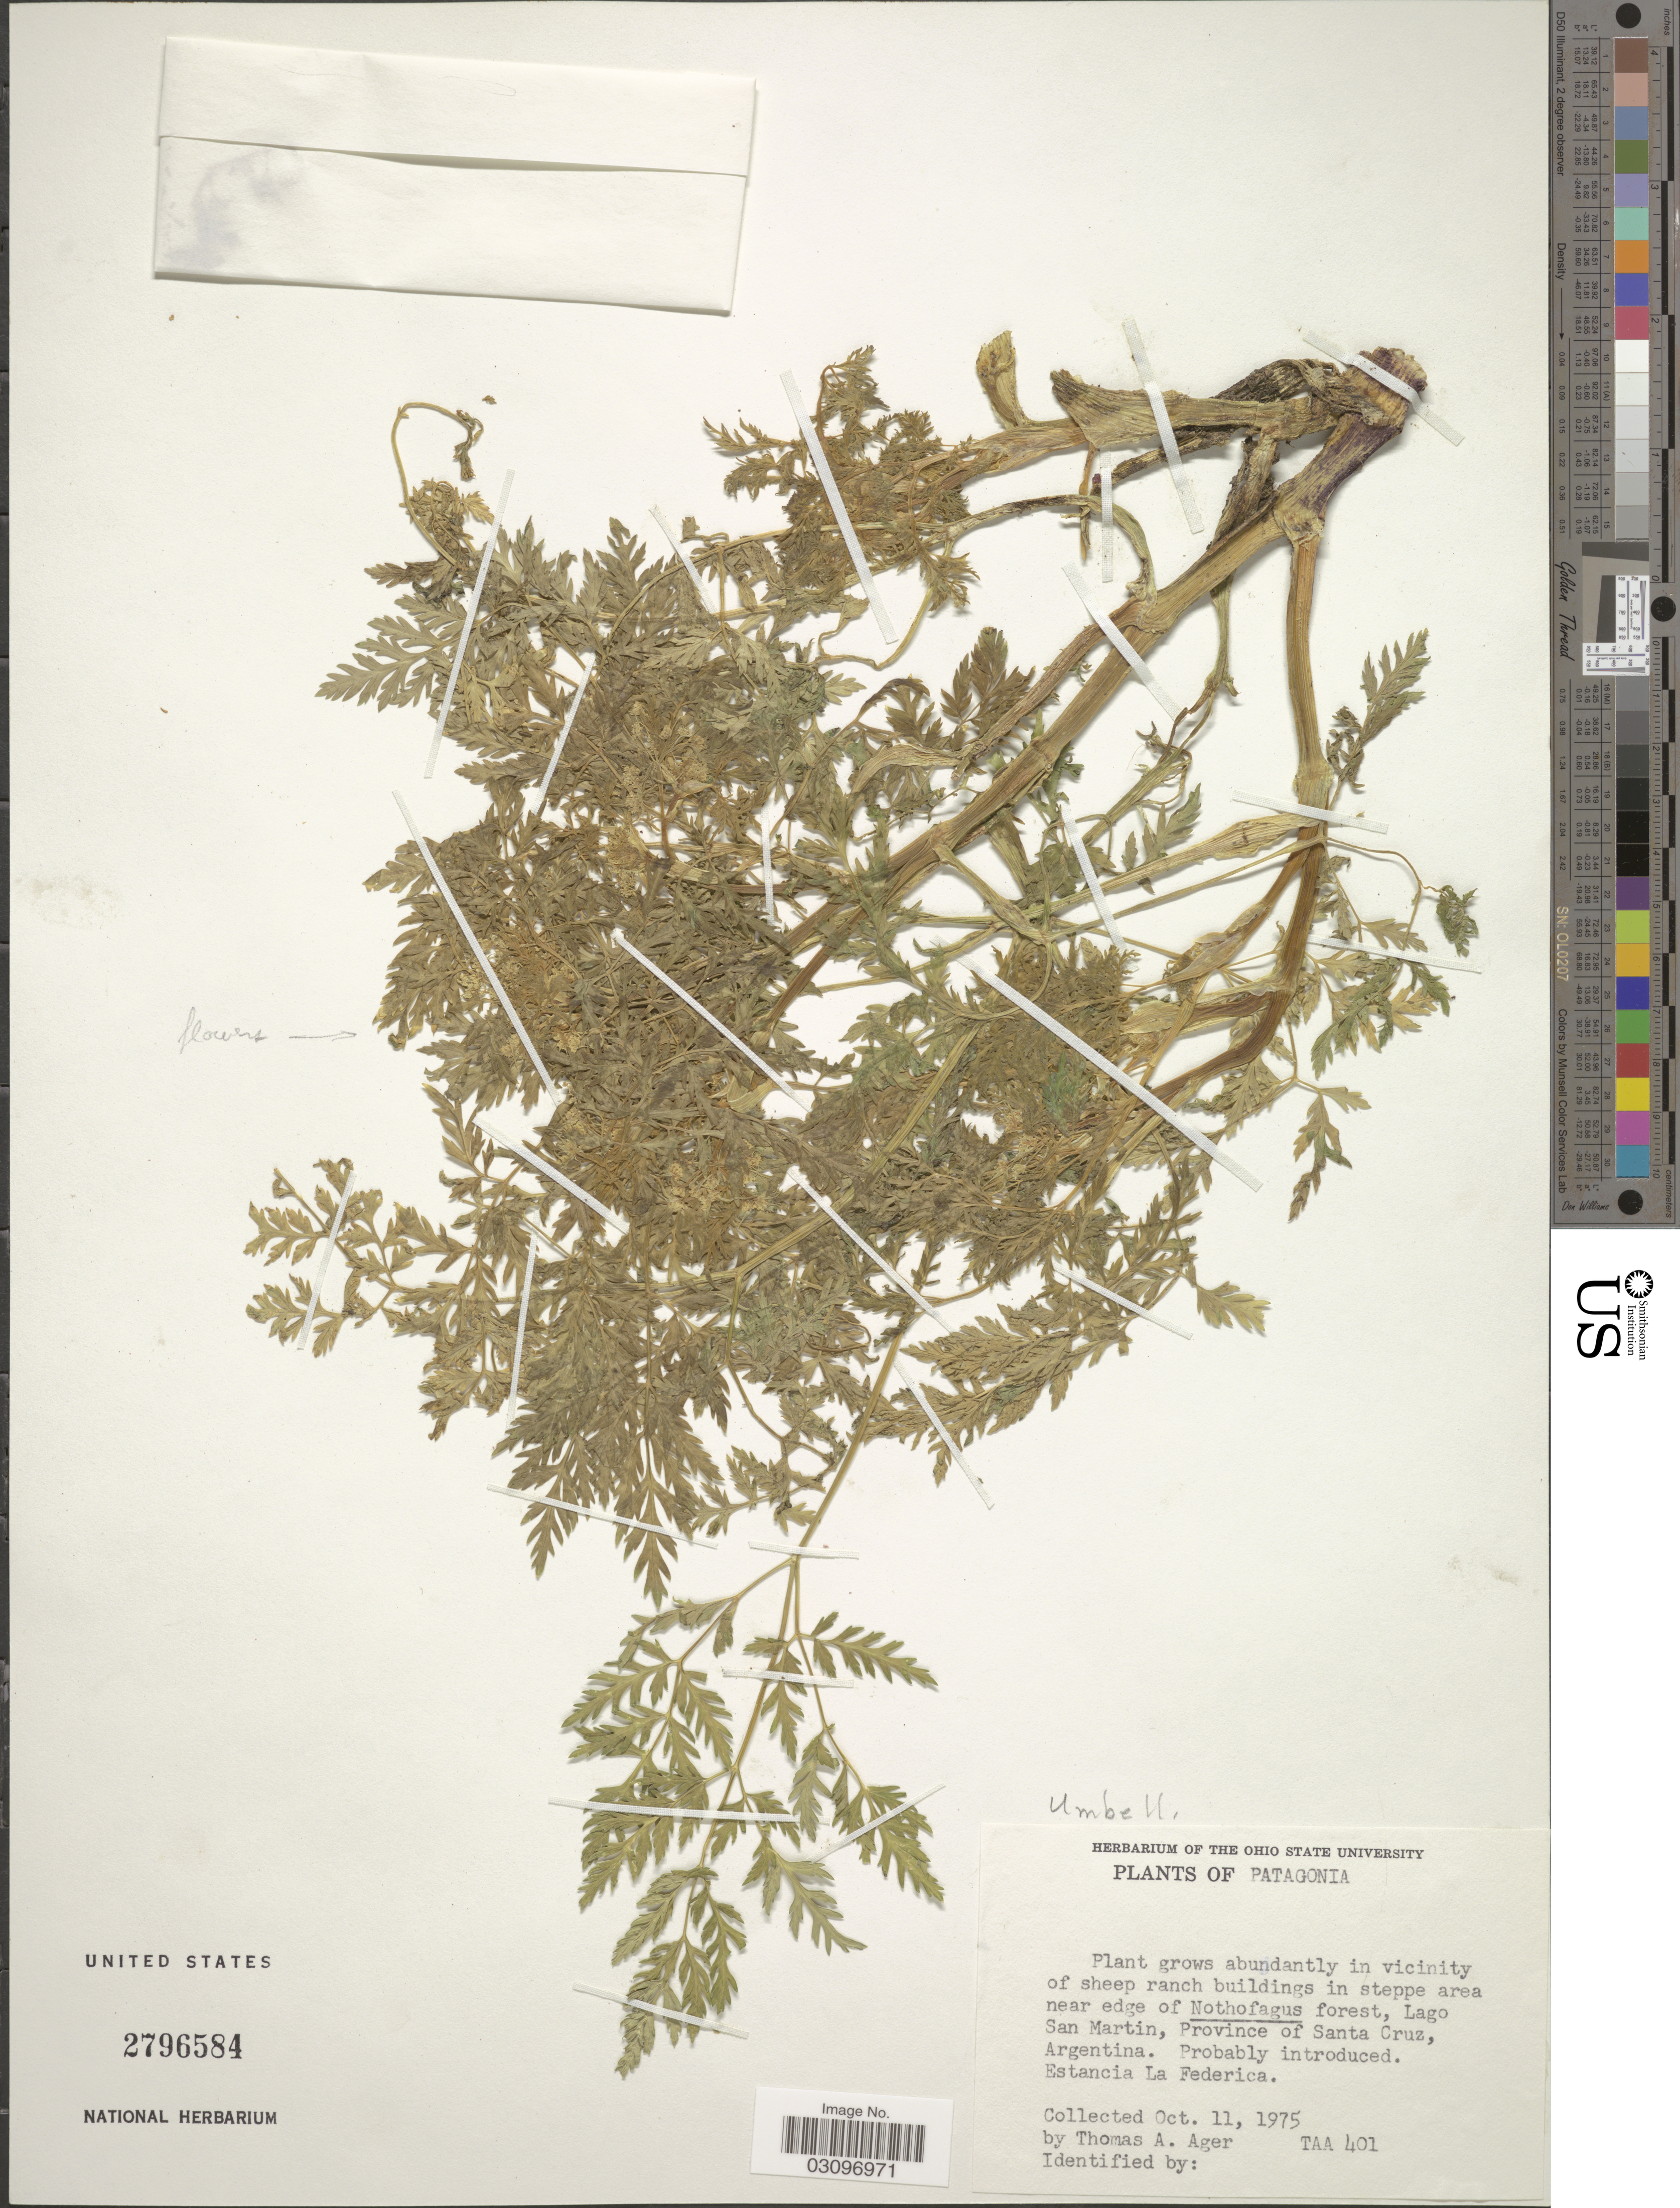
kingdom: Plantae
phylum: Tracheophyta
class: Magnoliopsida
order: Apiales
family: Apiaceae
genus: Conium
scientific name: Conium maculatum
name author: L.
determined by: Mendoza, M.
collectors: T. A. Ager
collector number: TAA 401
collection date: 1975-10-11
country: Argentina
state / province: Santa Cruz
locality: Patagonia. Lago San Martin. Estancia La Federica.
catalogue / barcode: US 2796584